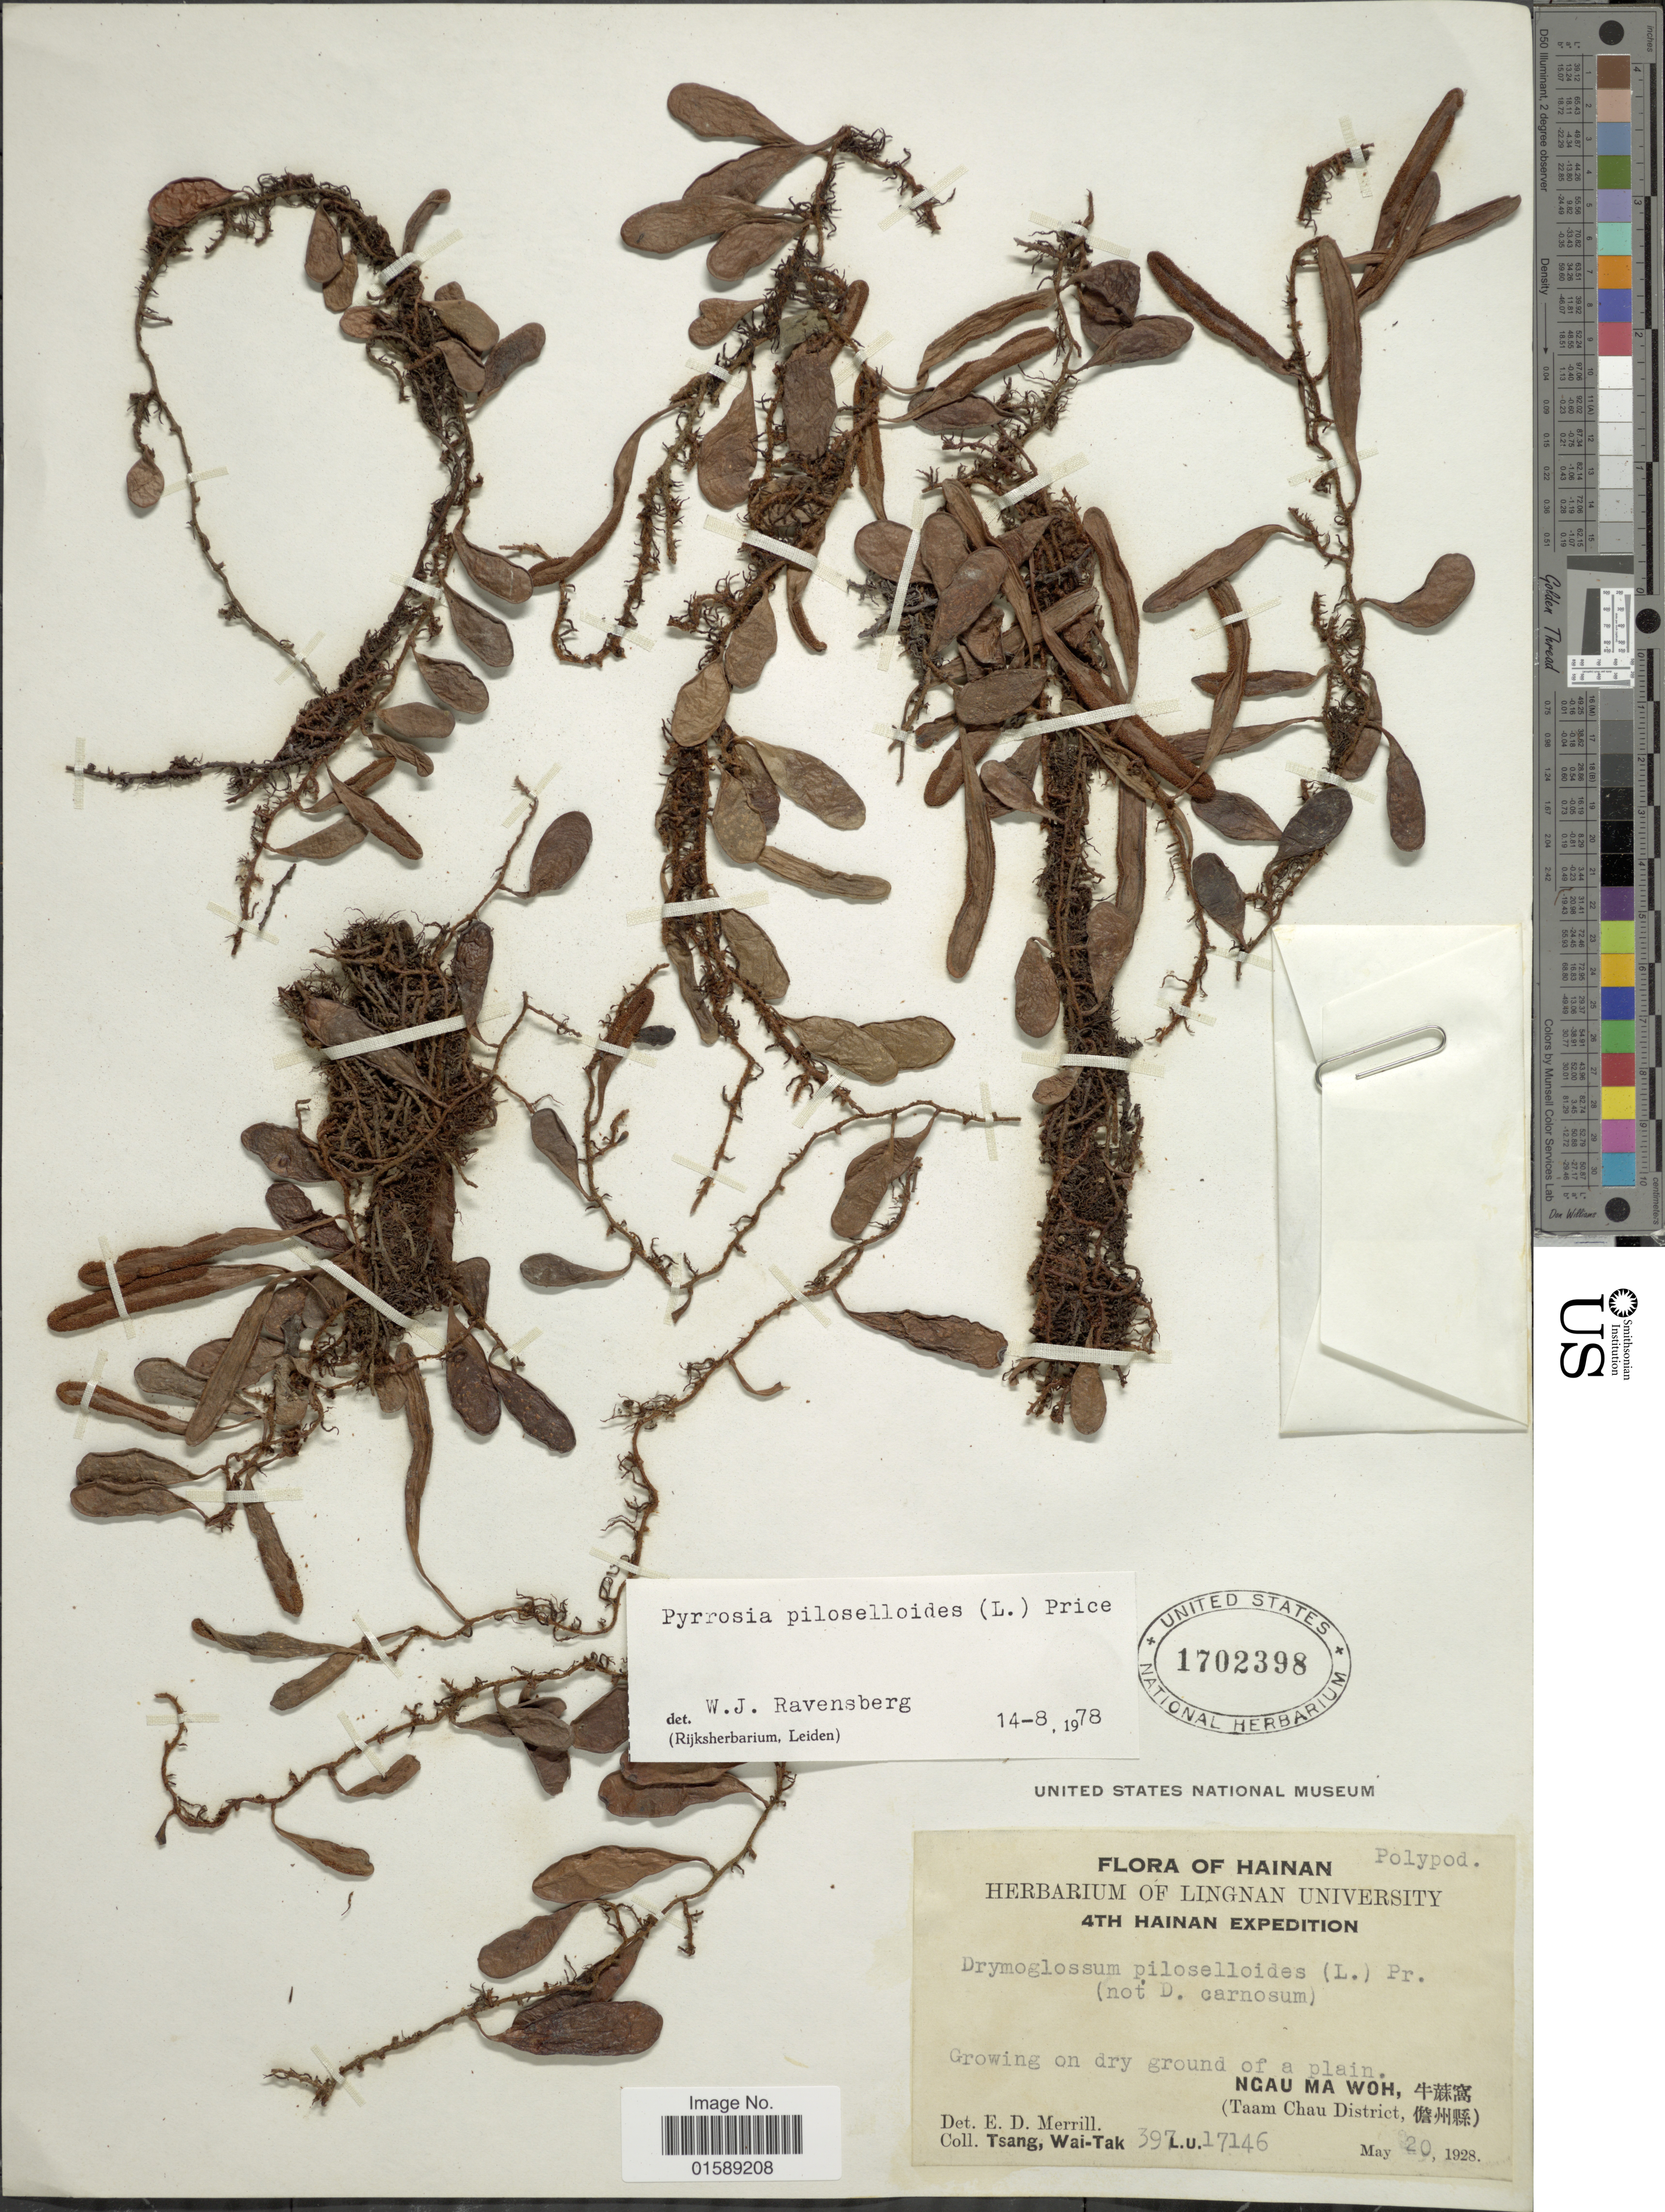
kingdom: Plantae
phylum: Tracheophyta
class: Polypodiopsida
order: Polypodiales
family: Polypodiaceae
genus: Pyrrosia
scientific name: Pyrrosia piloselloides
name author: (L.) M.G. Price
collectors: W. T. Tsang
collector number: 397L.U.17146*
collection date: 1928-05-20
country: China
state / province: Hainan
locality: Ngau Ma Woh, (Taam Chau District)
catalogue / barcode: US 1702398